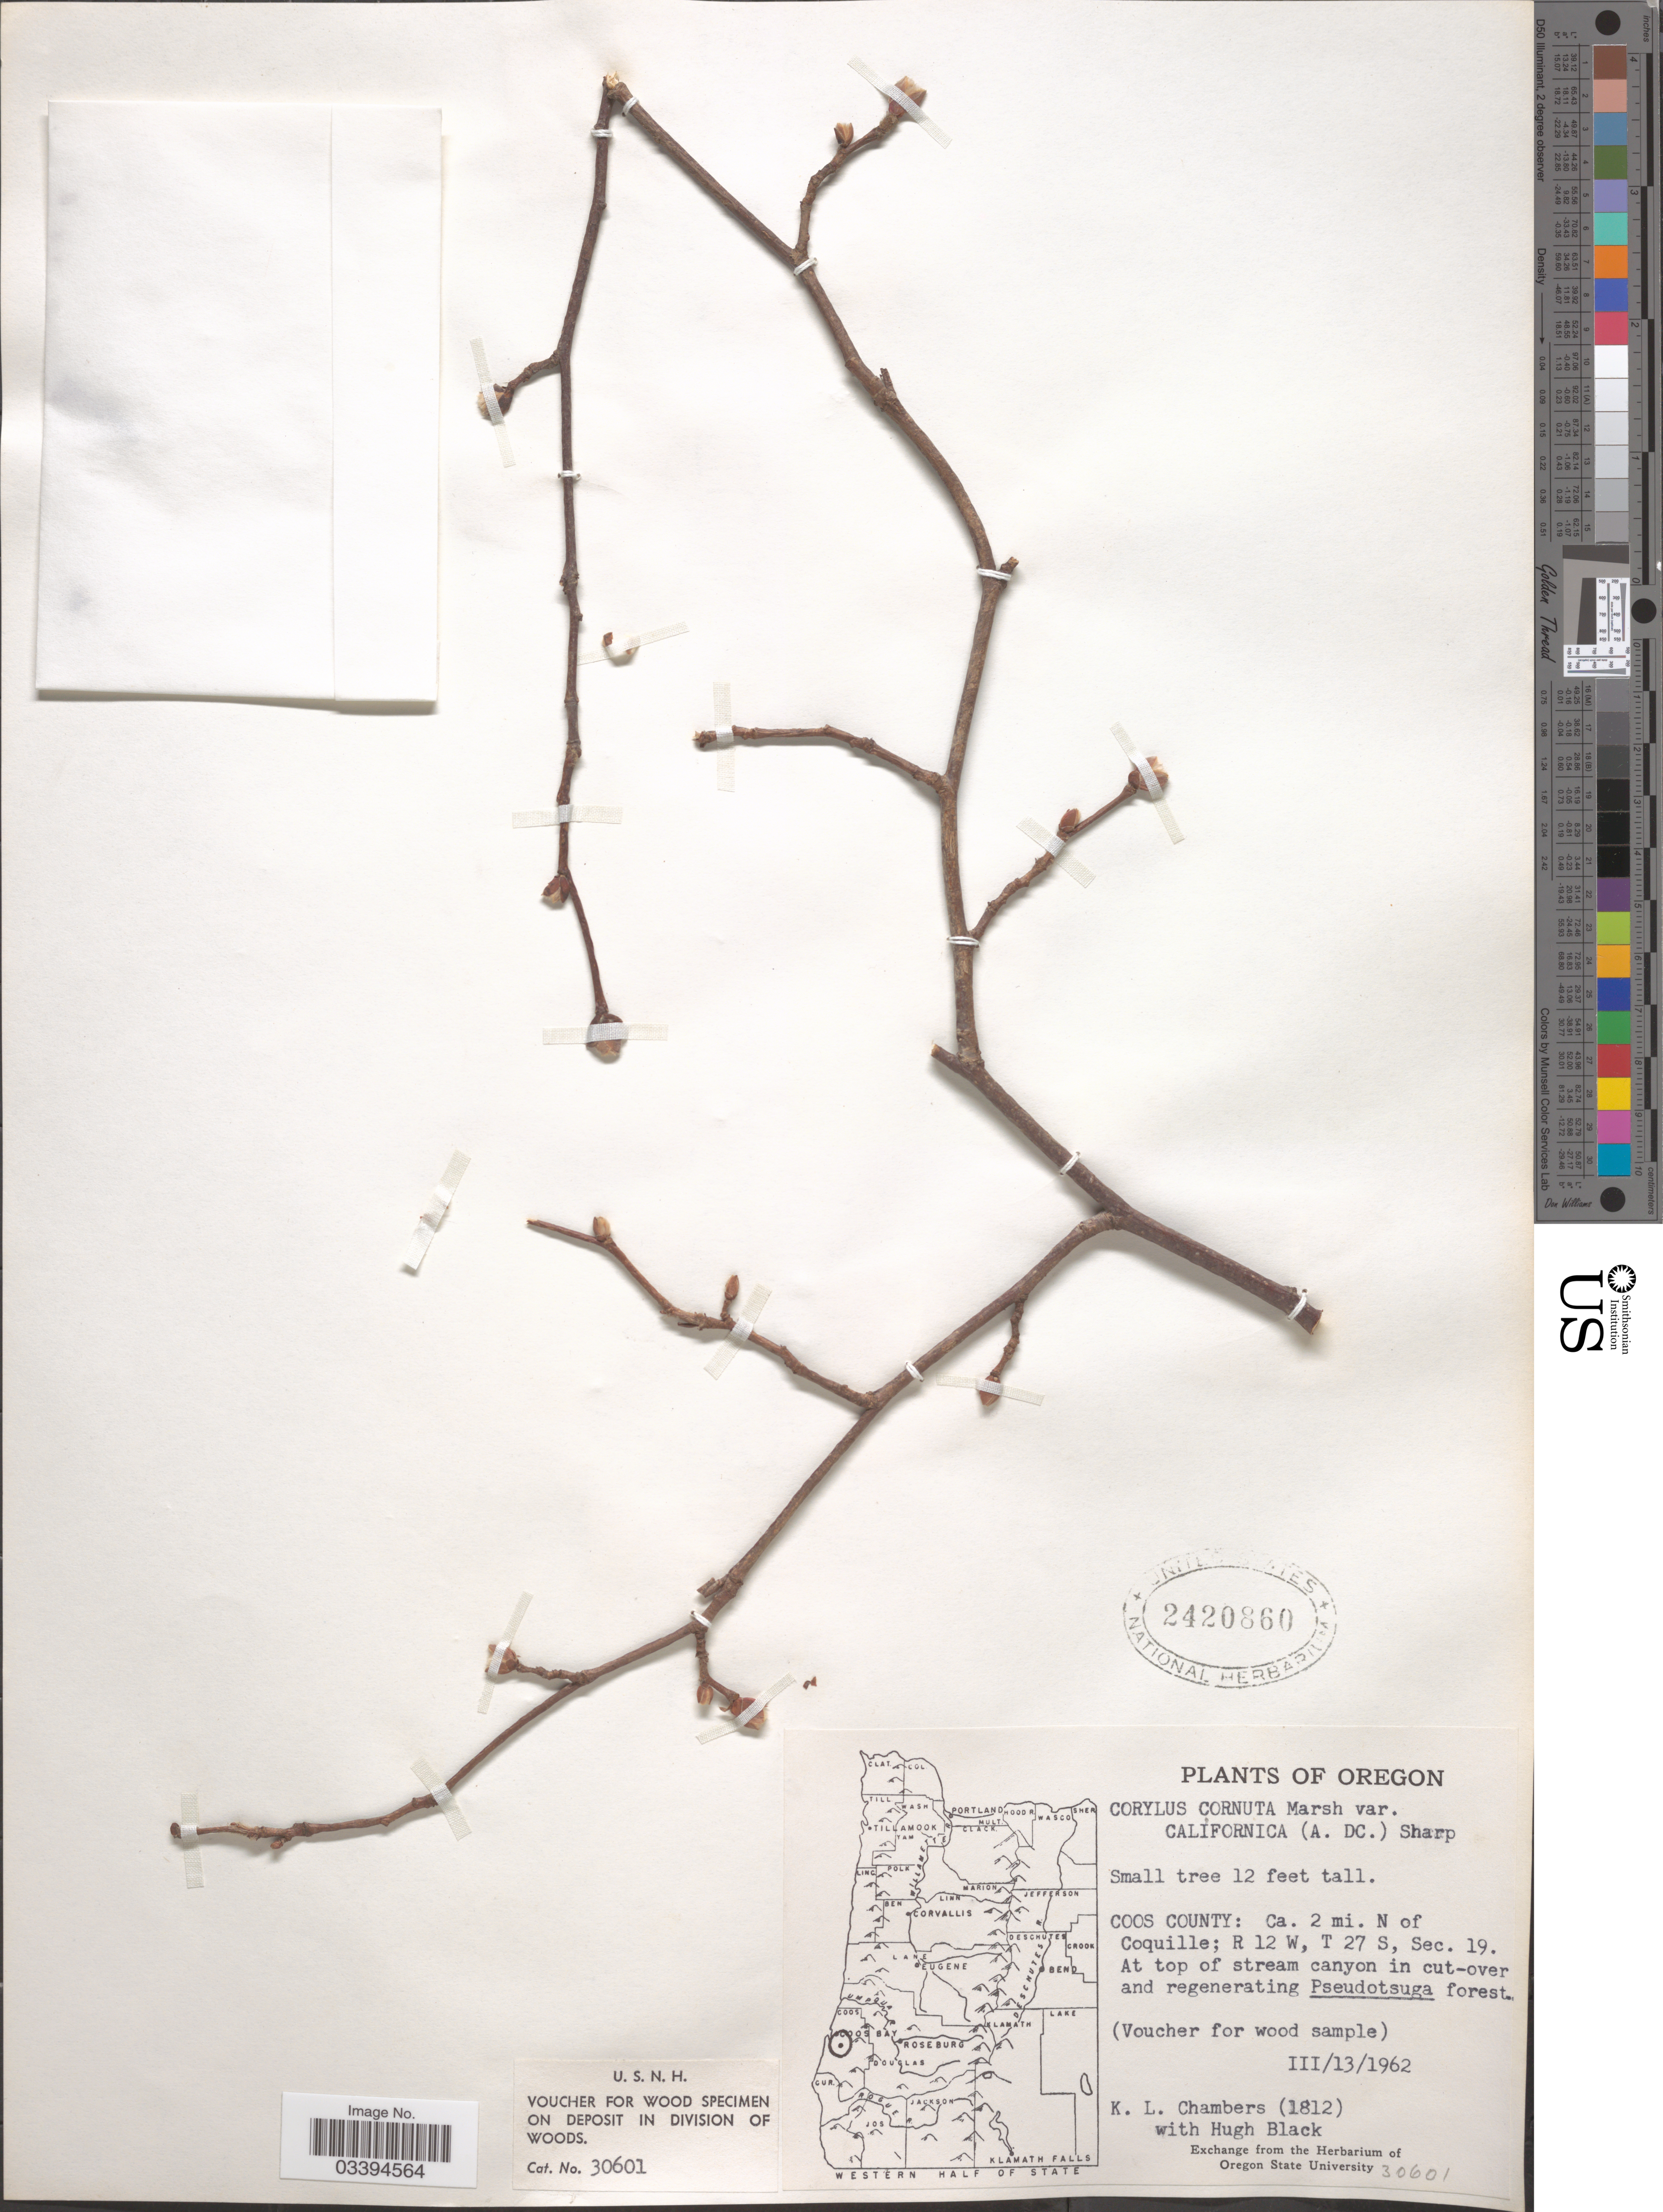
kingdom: Plantae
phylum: Tracheophyta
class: Magnoliopsida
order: Fagales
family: Betulaceae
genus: Corylus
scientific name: Corylus californica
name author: (A. DC.) Rose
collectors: K. Chambers & H. Black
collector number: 1812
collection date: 1962-03-13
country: United States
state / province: Oregon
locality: Coos County: Ca. 2 mi. N of Coquille; R 12 W, T 27 S, Sec. 19.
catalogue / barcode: US 2420860